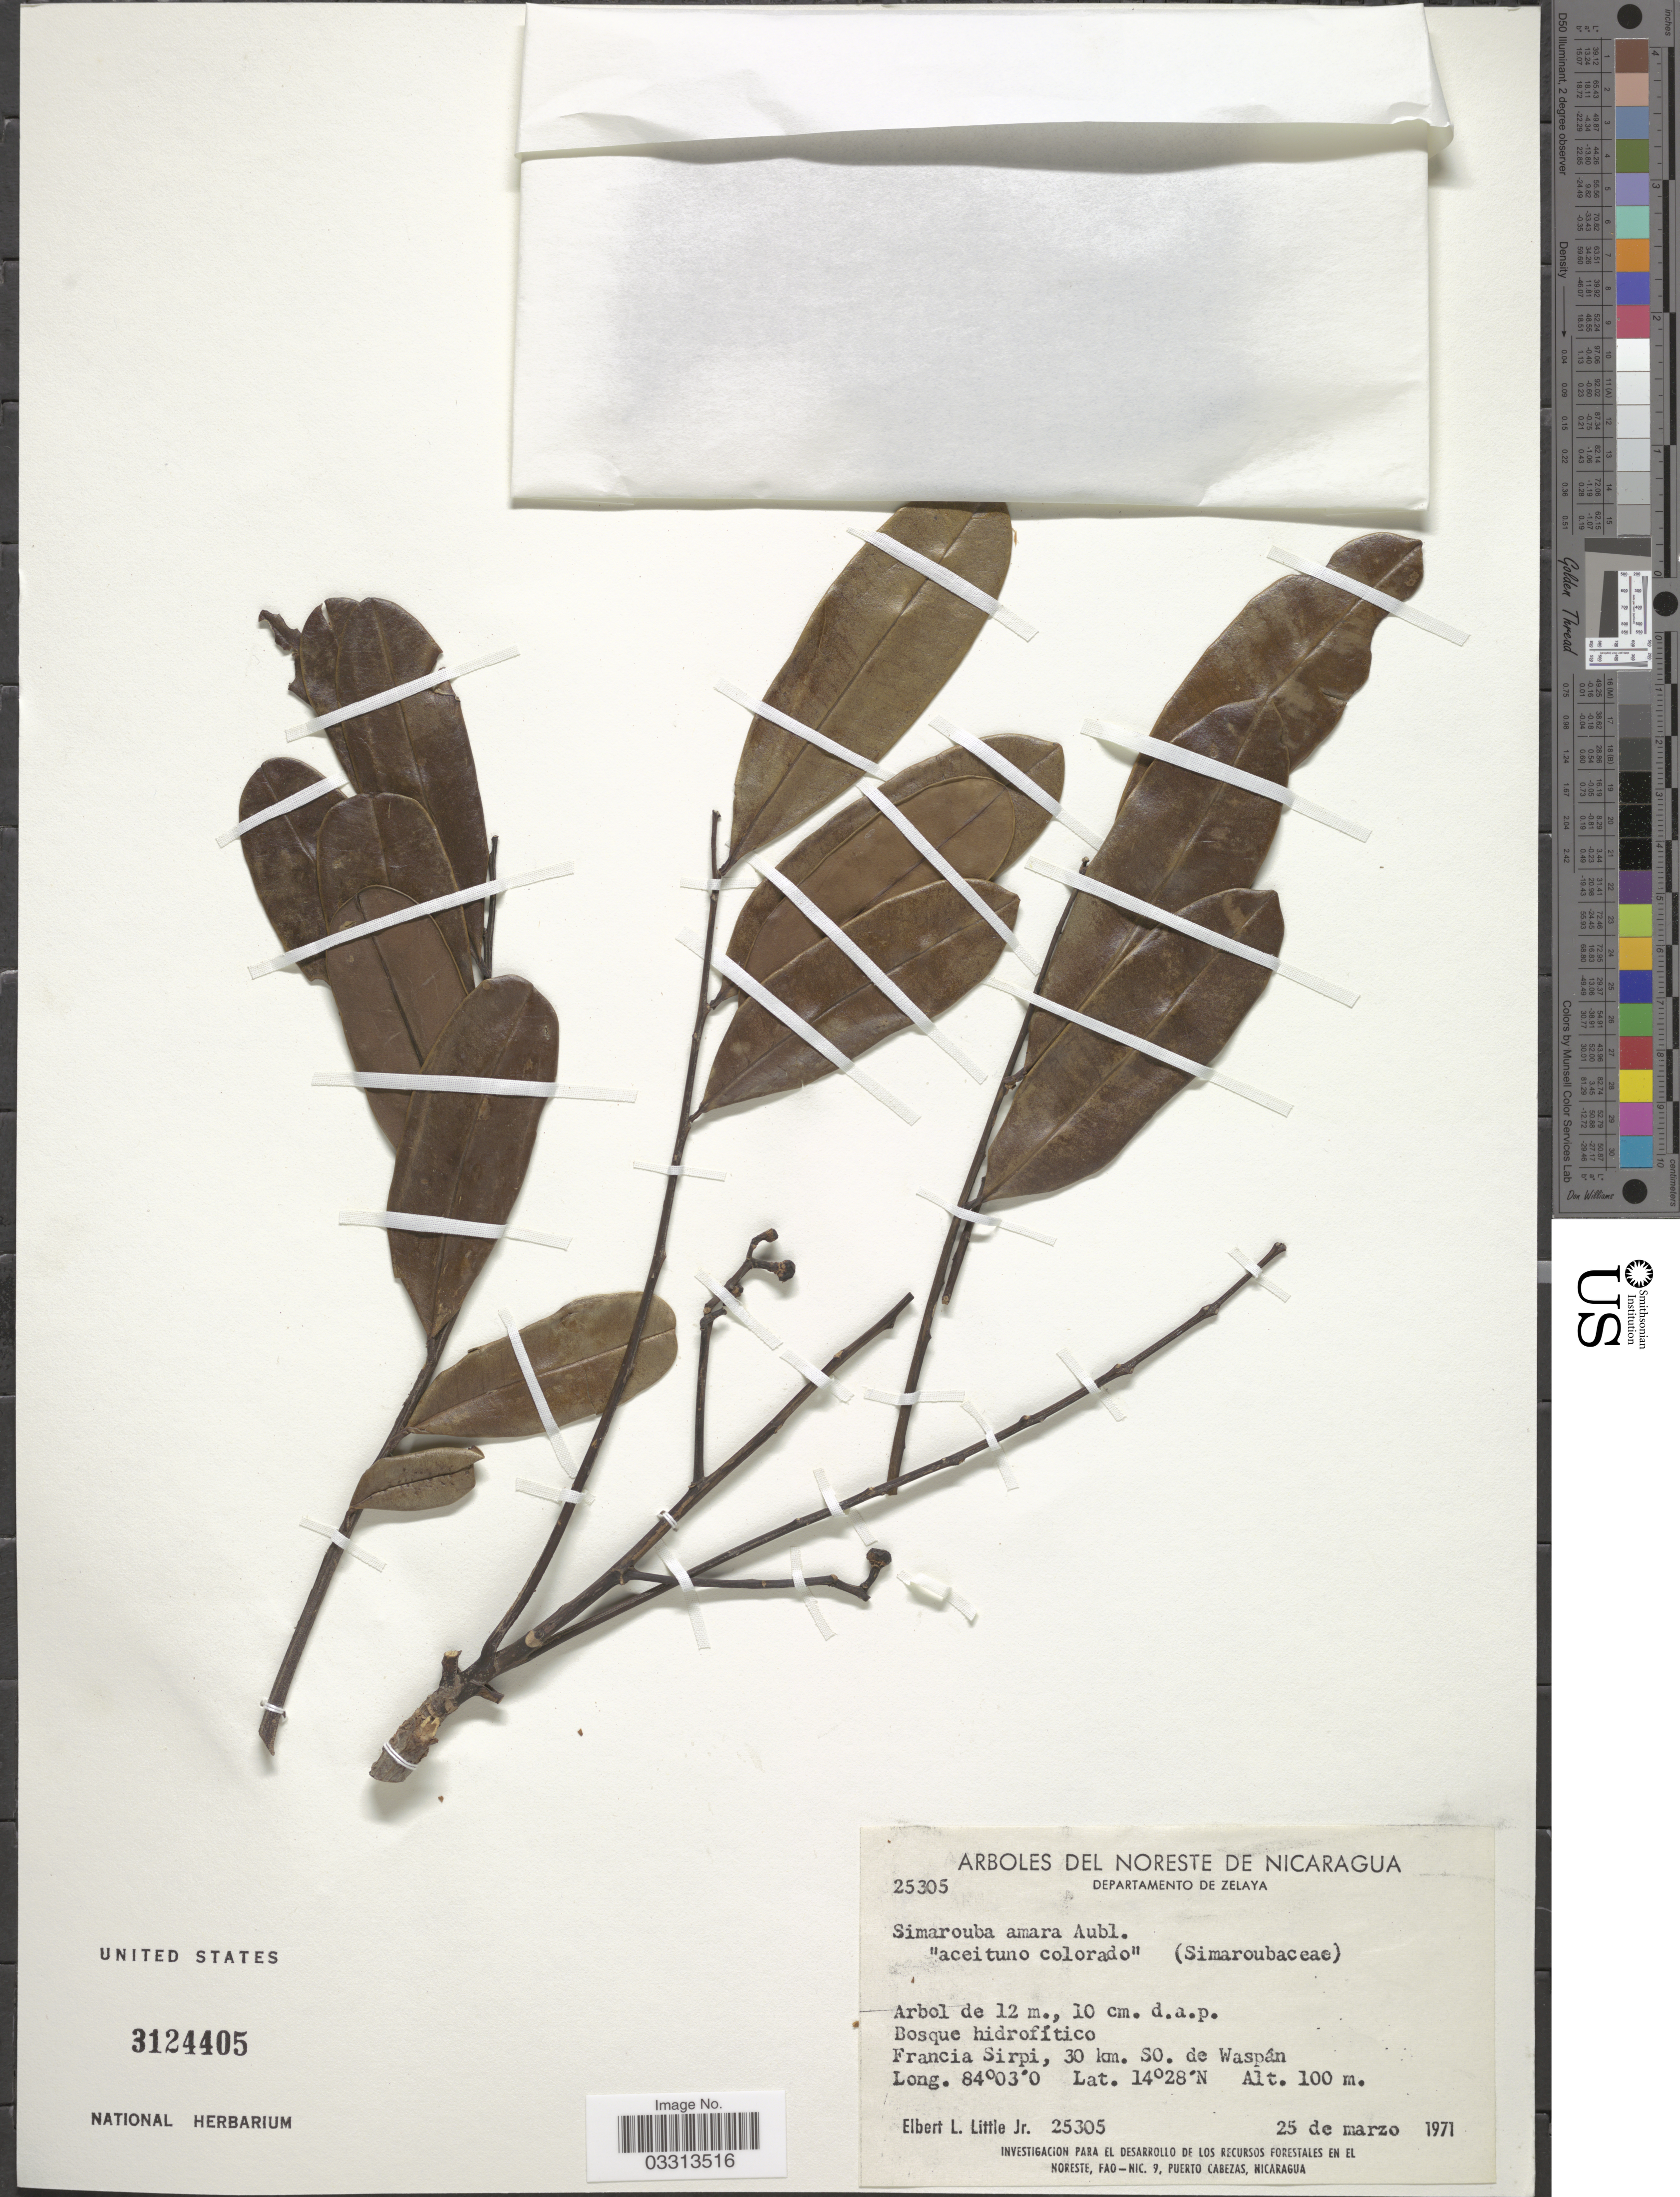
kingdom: Plantae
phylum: Tracheophyta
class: Magnoliopsida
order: Sapindales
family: Simaroubaceae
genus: Simarouba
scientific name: Simarouba glauca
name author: DC.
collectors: E. L. Little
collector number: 25305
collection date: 1971-03-25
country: Nicaragua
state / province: Atlántico Norte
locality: Noreste de Nicaragua, Departamento de Zelaya. Francia Sirpi, 30 km. SO. de Waspán.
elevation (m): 100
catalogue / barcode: US 3124405